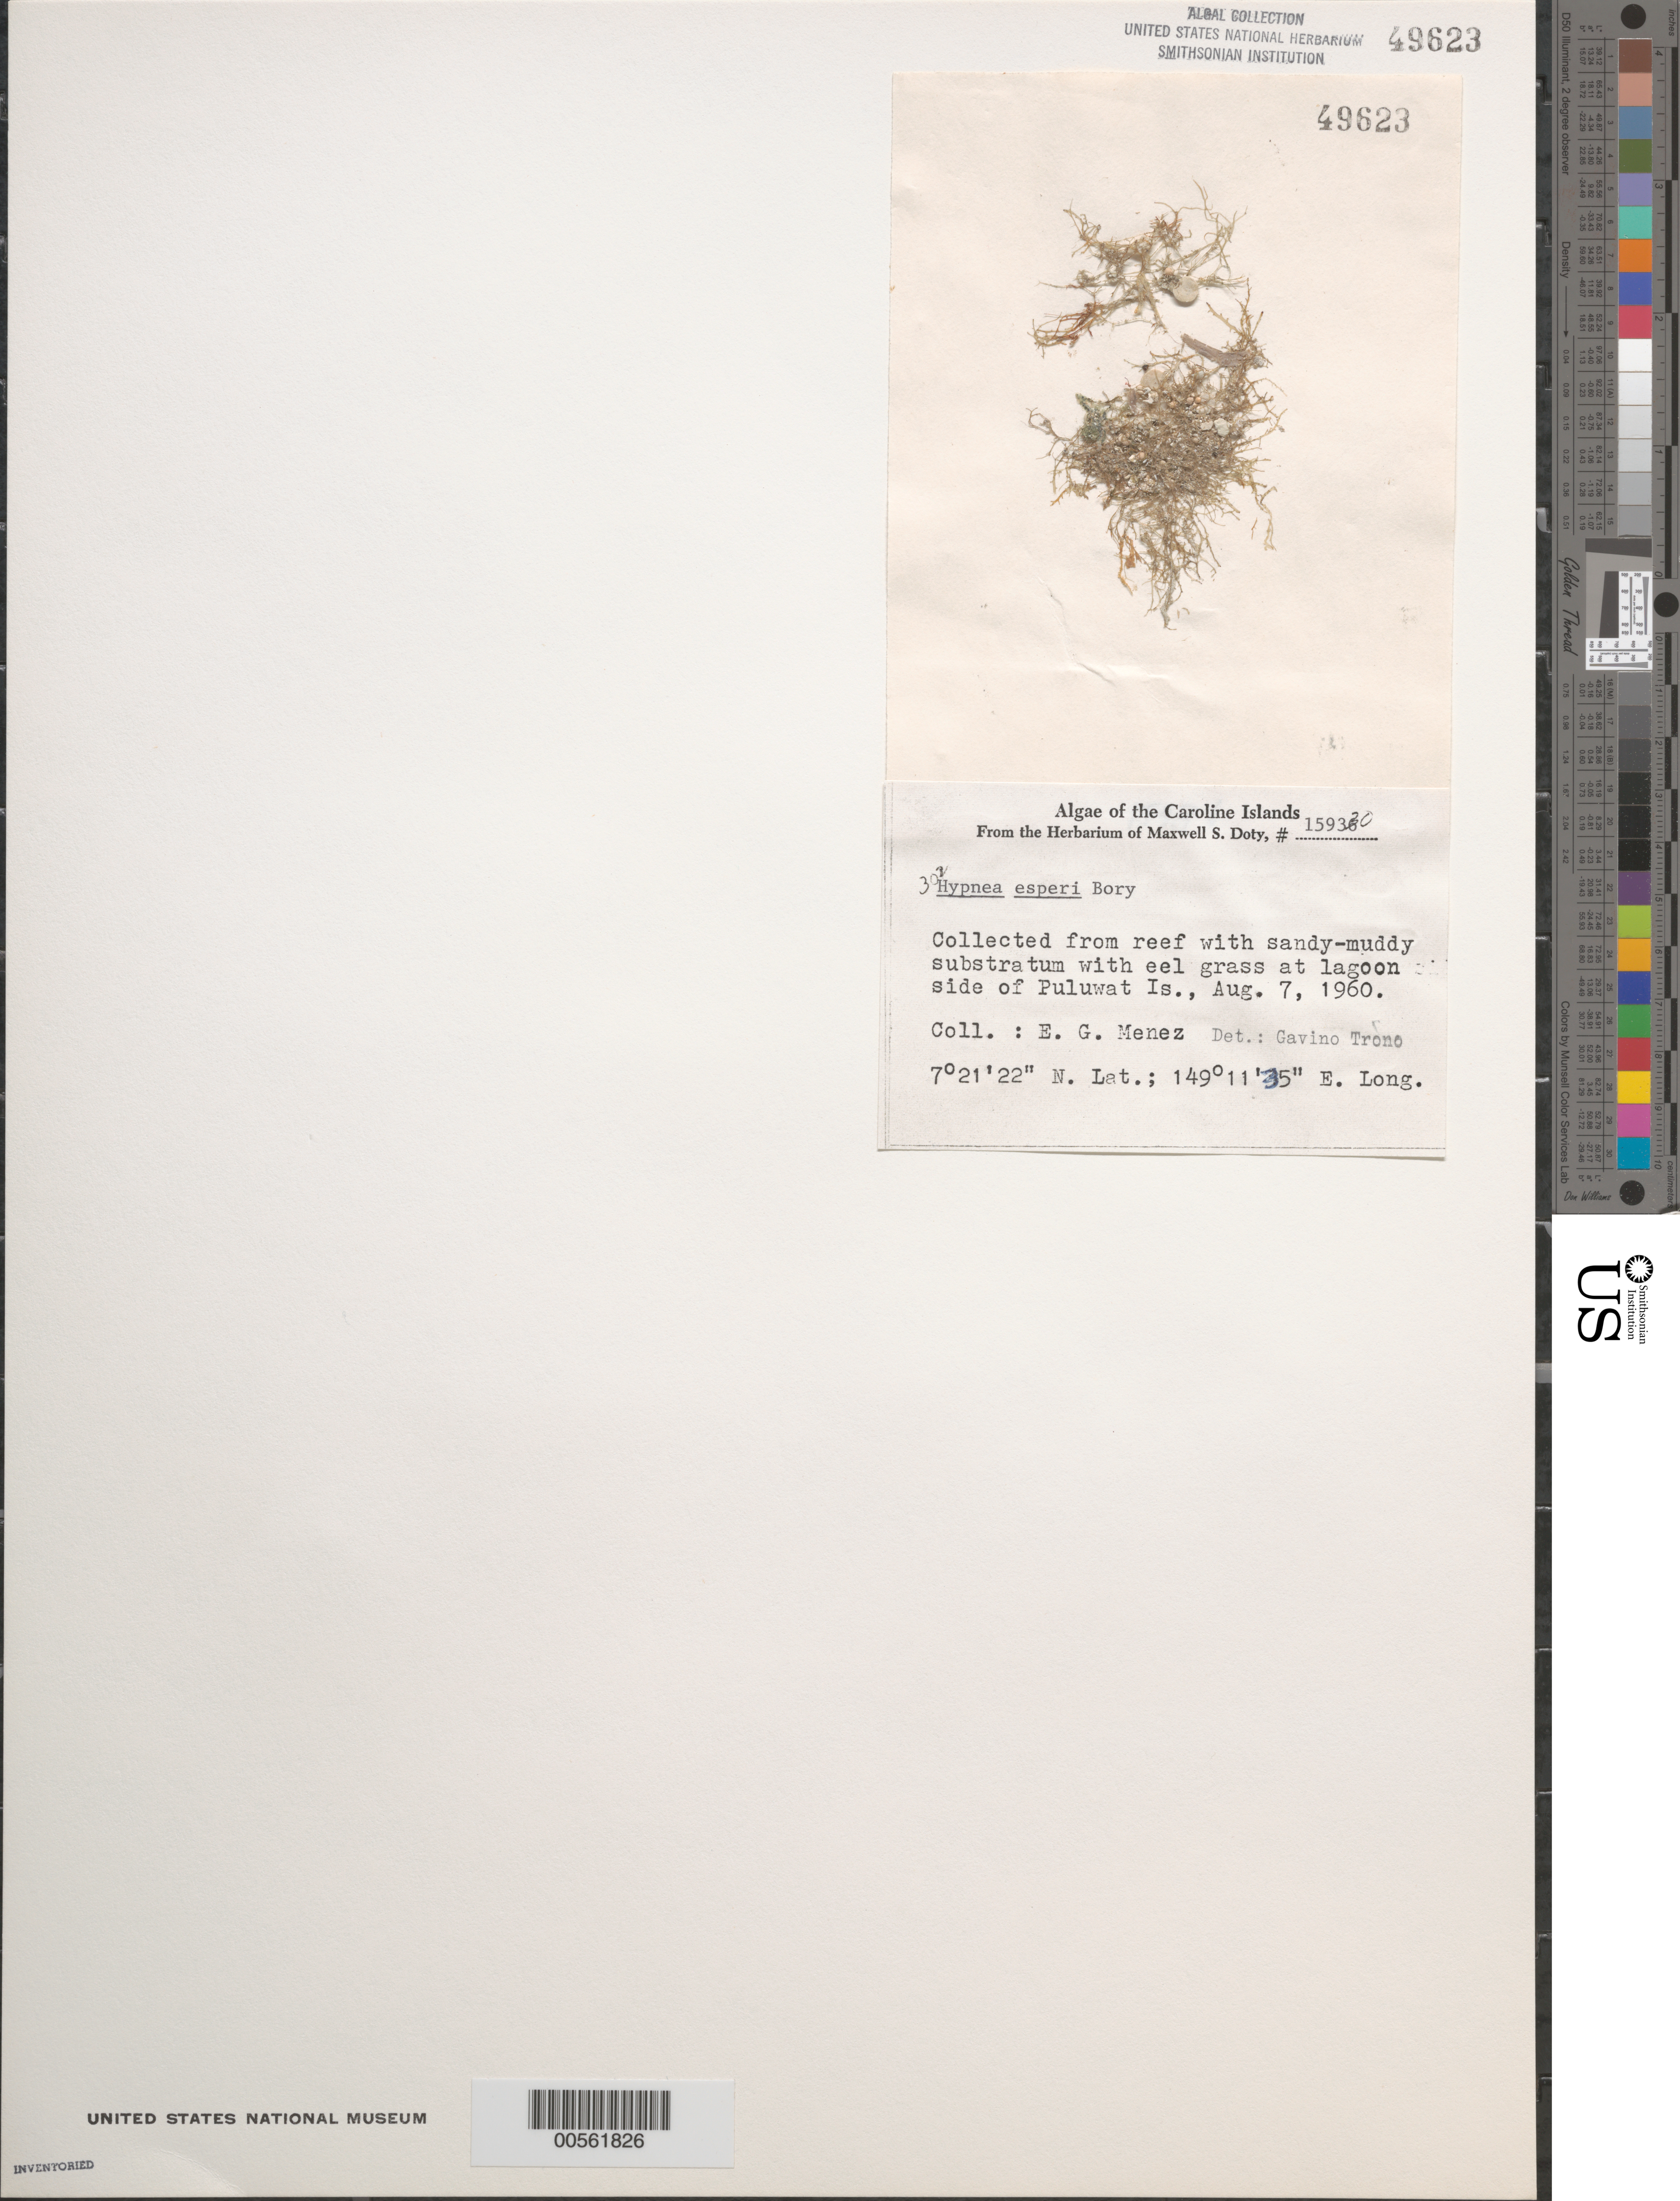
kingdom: Plantae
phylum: Rhodophyta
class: Florideophyceae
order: Gigartinales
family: Cystocloniaceae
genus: Hypnea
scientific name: Hypnea esperi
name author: Bory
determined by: Trono, Gavino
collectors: Meñez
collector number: MSD 15930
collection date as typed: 07 Aug 1960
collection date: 1960-08-07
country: Micronesia, Federated States of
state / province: Truk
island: Puluwat Atoll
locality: Lagoon side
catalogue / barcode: US 49623